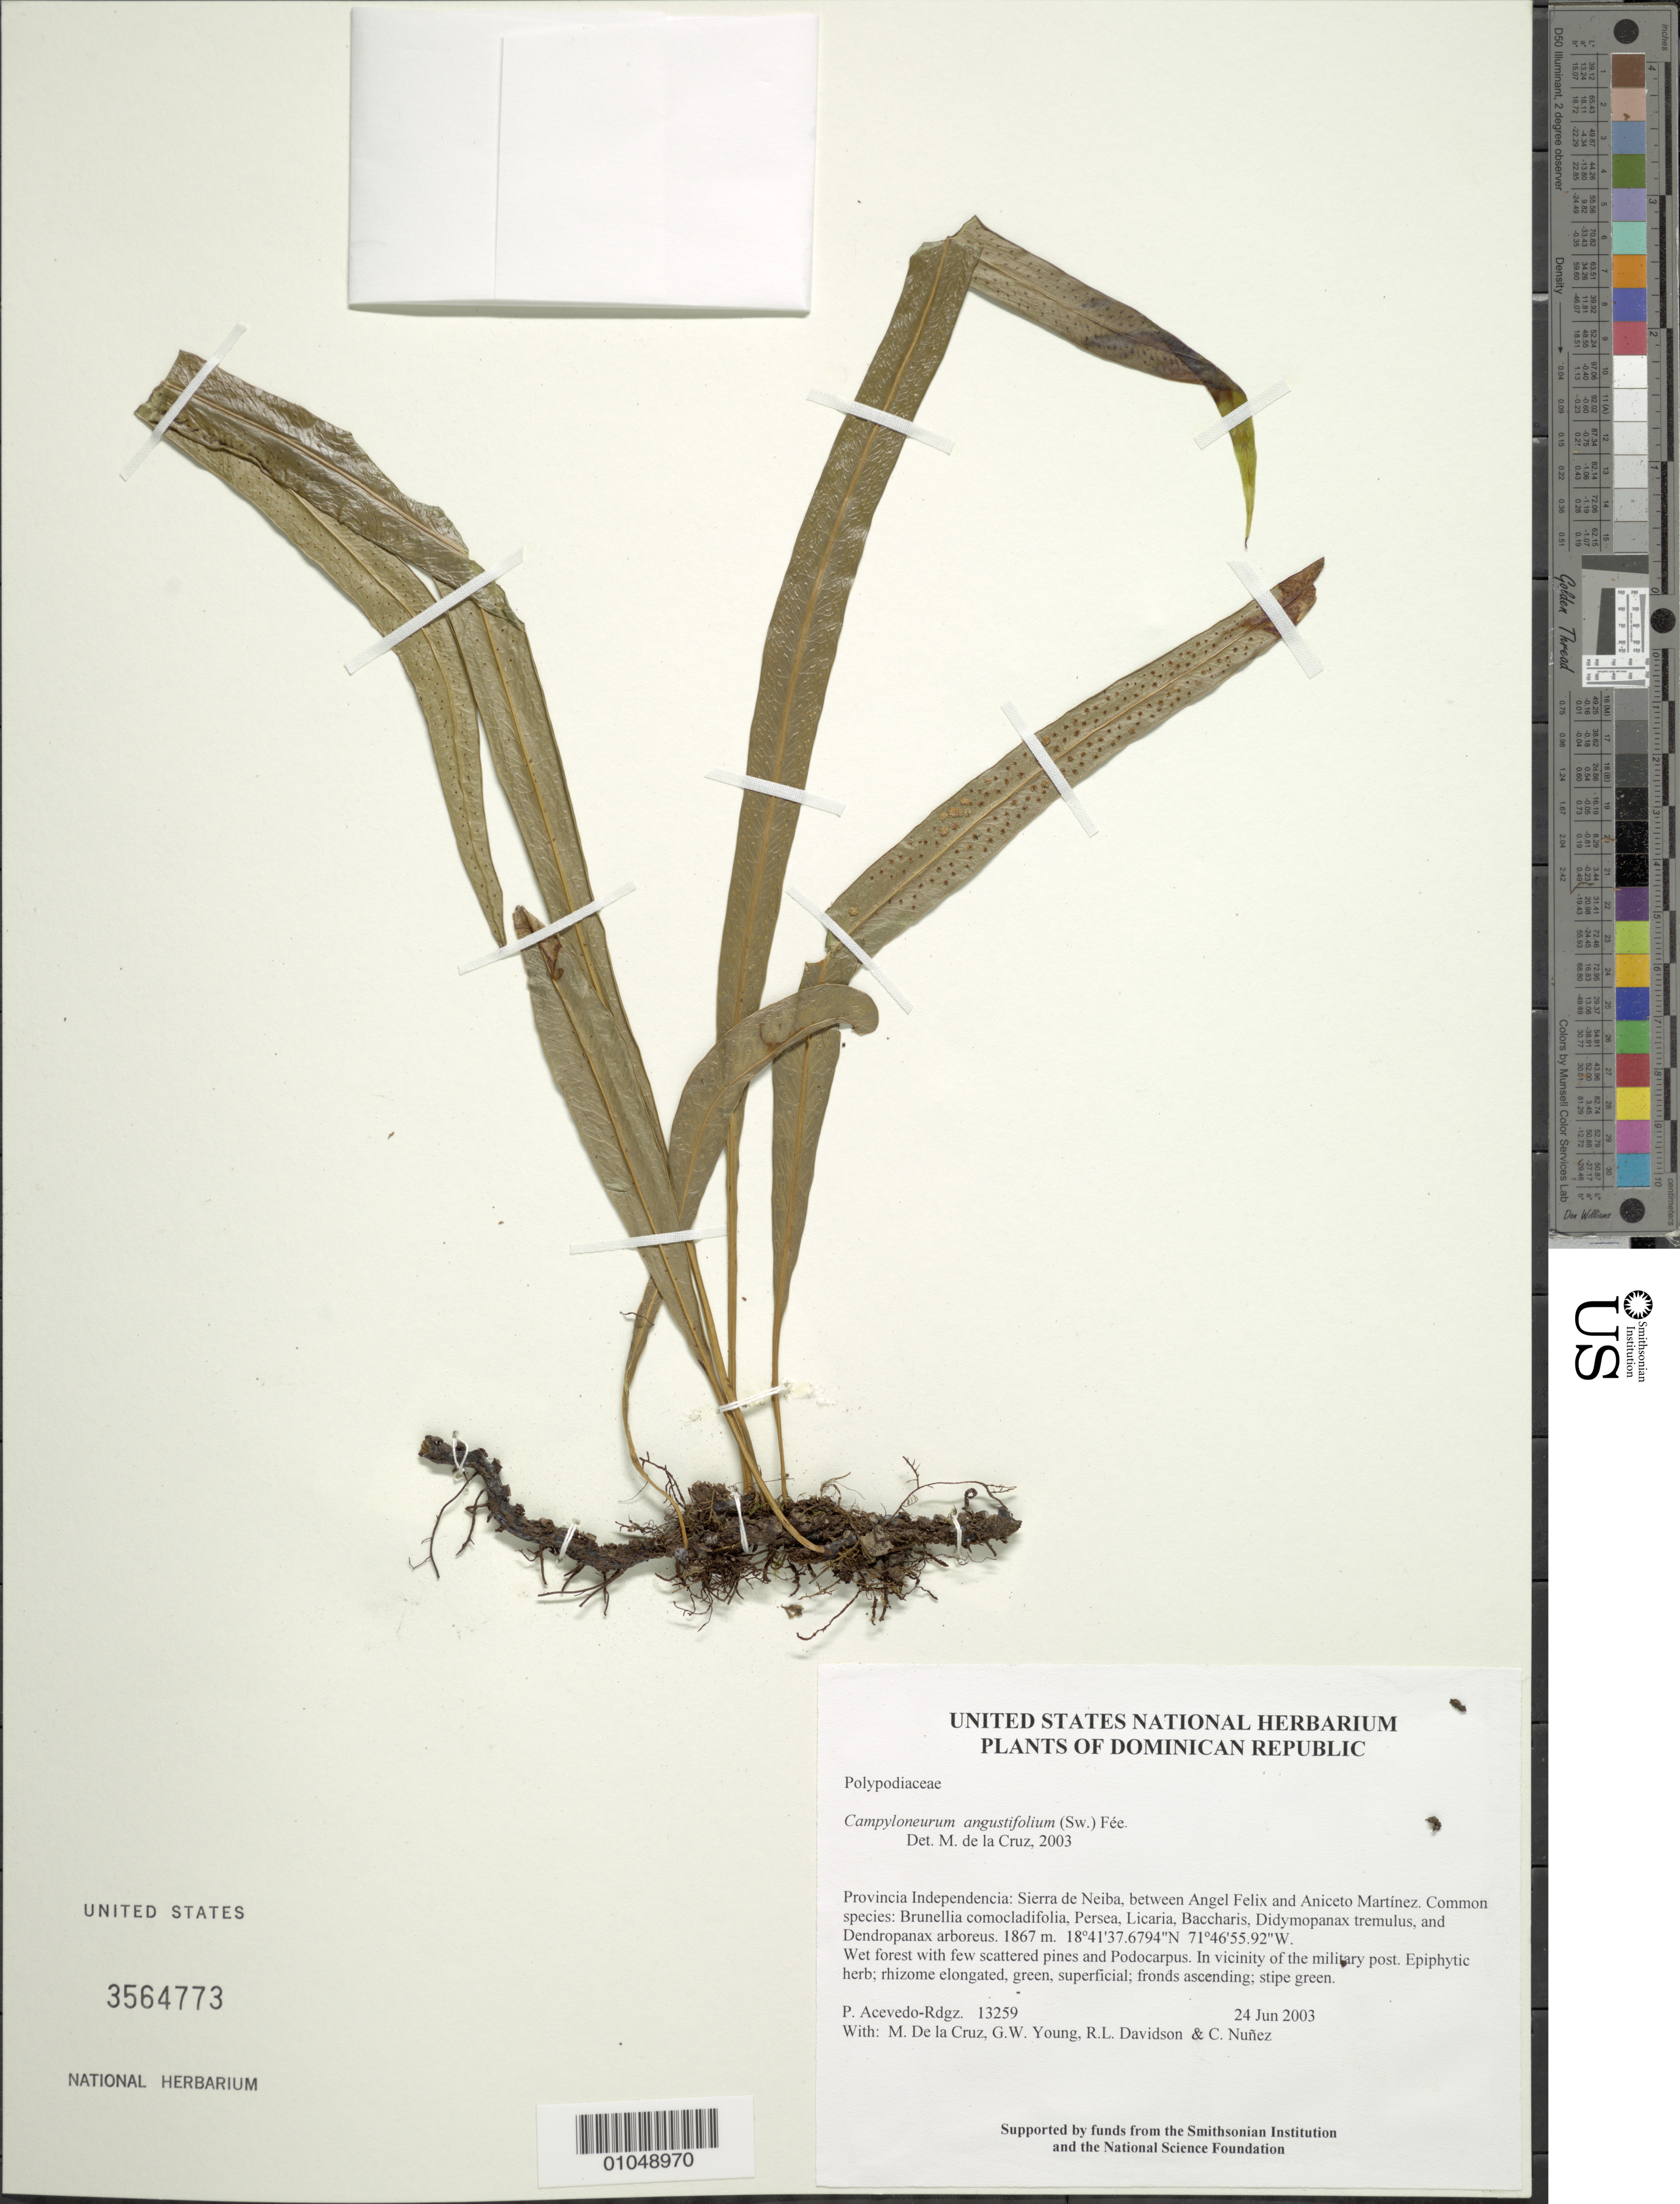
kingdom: Plantae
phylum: Tracheophyta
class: Polypodiopsida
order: Polypodiales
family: Polypodiaceae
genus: Campyloneurum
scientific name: Campyloneurum angustifolium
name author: (Sw.) Fée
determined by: de la Cruz, M.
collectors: P. Acevedo-Rodr., M. de la Cruz, J. Rawlins, G. Young, R. Davidson & C. Nunez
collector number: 13259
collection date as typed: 24 Jun 2003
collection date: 2003-06-24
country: Dominican Republic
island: Hispaniola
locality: Provincia Independencia: Sierra de Neiba, between Angel Felix and Aniceto Martínez. Common species: Brunellia comocladifolia, Persea, Licaria, Baccharis, Didymopanax tremulus, and Dendropanax arboreus.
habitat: Wet forest with few scattered pines and Podocarpus. In vicinity of the military post.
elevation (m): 1867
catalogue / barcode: US 3564773